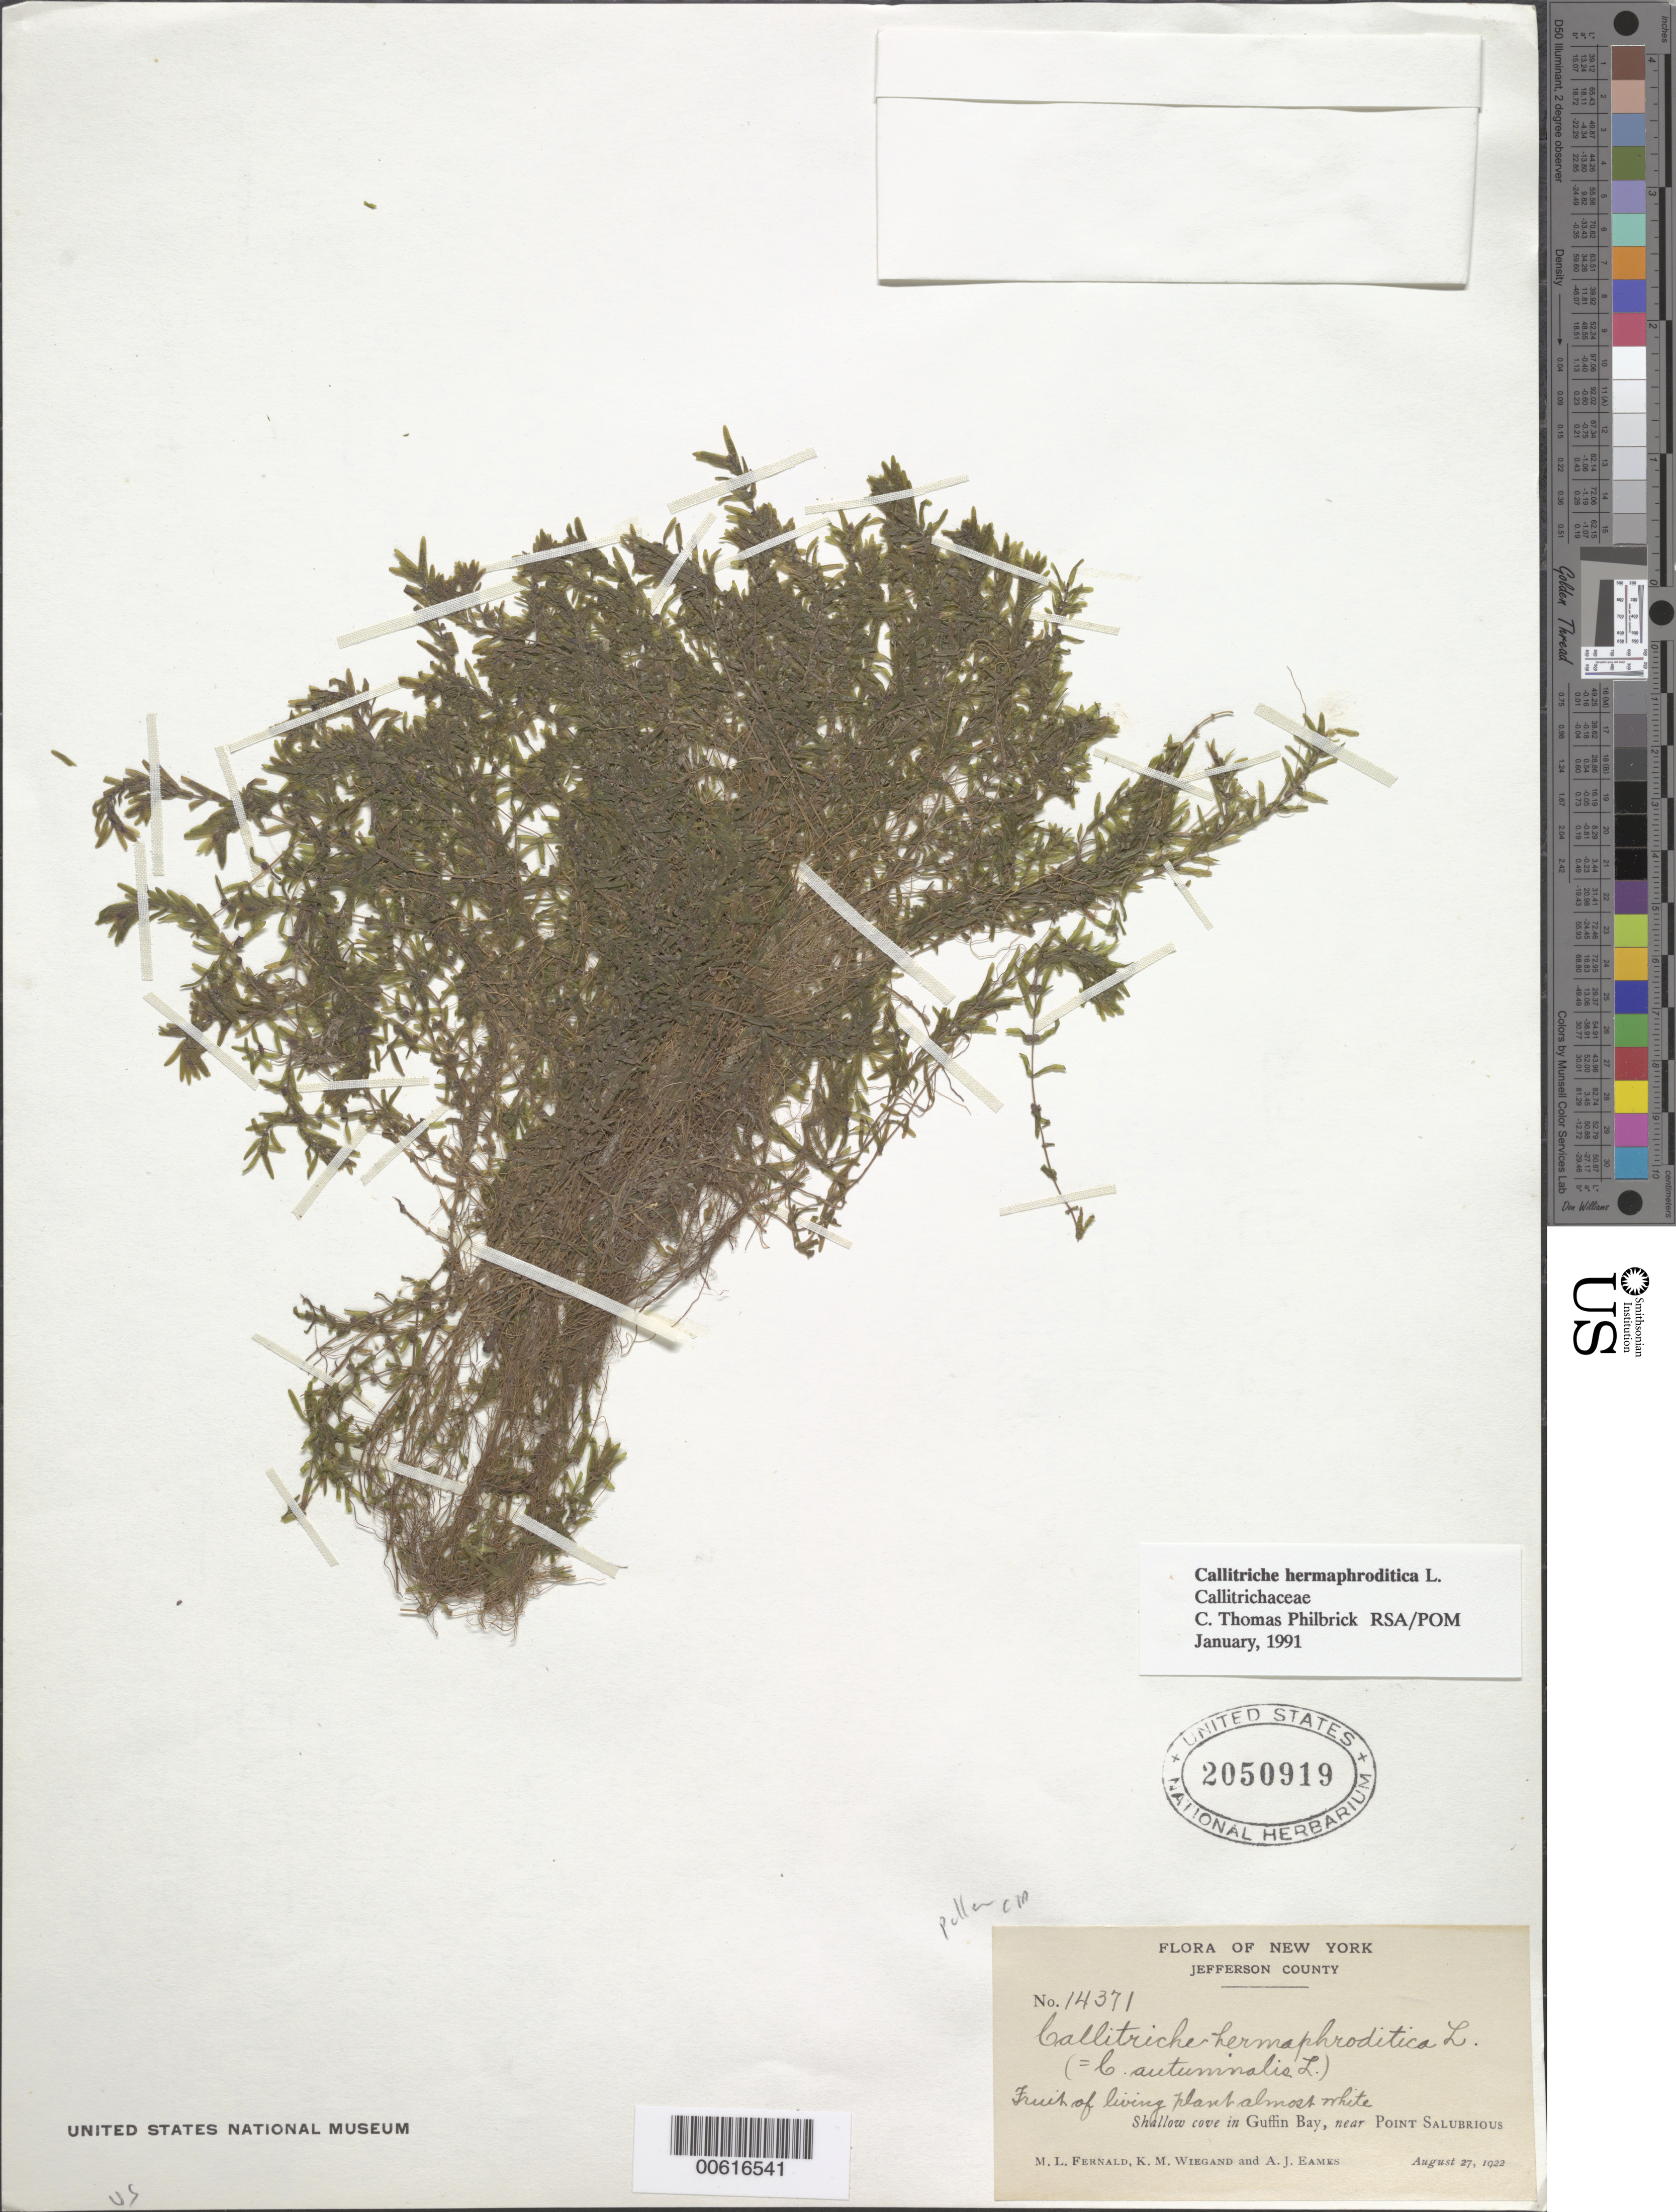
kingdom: Plantae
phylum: Tracheophyta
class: Magnoliopsida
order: Lamiales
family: Plantaginaceae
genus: Callitriche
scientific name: Callitriche hermaphroditica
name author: L.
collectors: M. L. Fernald, K. M. Wiegand & A. J. Eames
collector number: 14371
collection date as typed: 27 Aug 1922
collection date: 1922-08-27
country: United States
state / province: New York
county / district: Jefferson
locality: In Guffin Bay, near Point Salubrious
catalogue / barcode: US 2050919